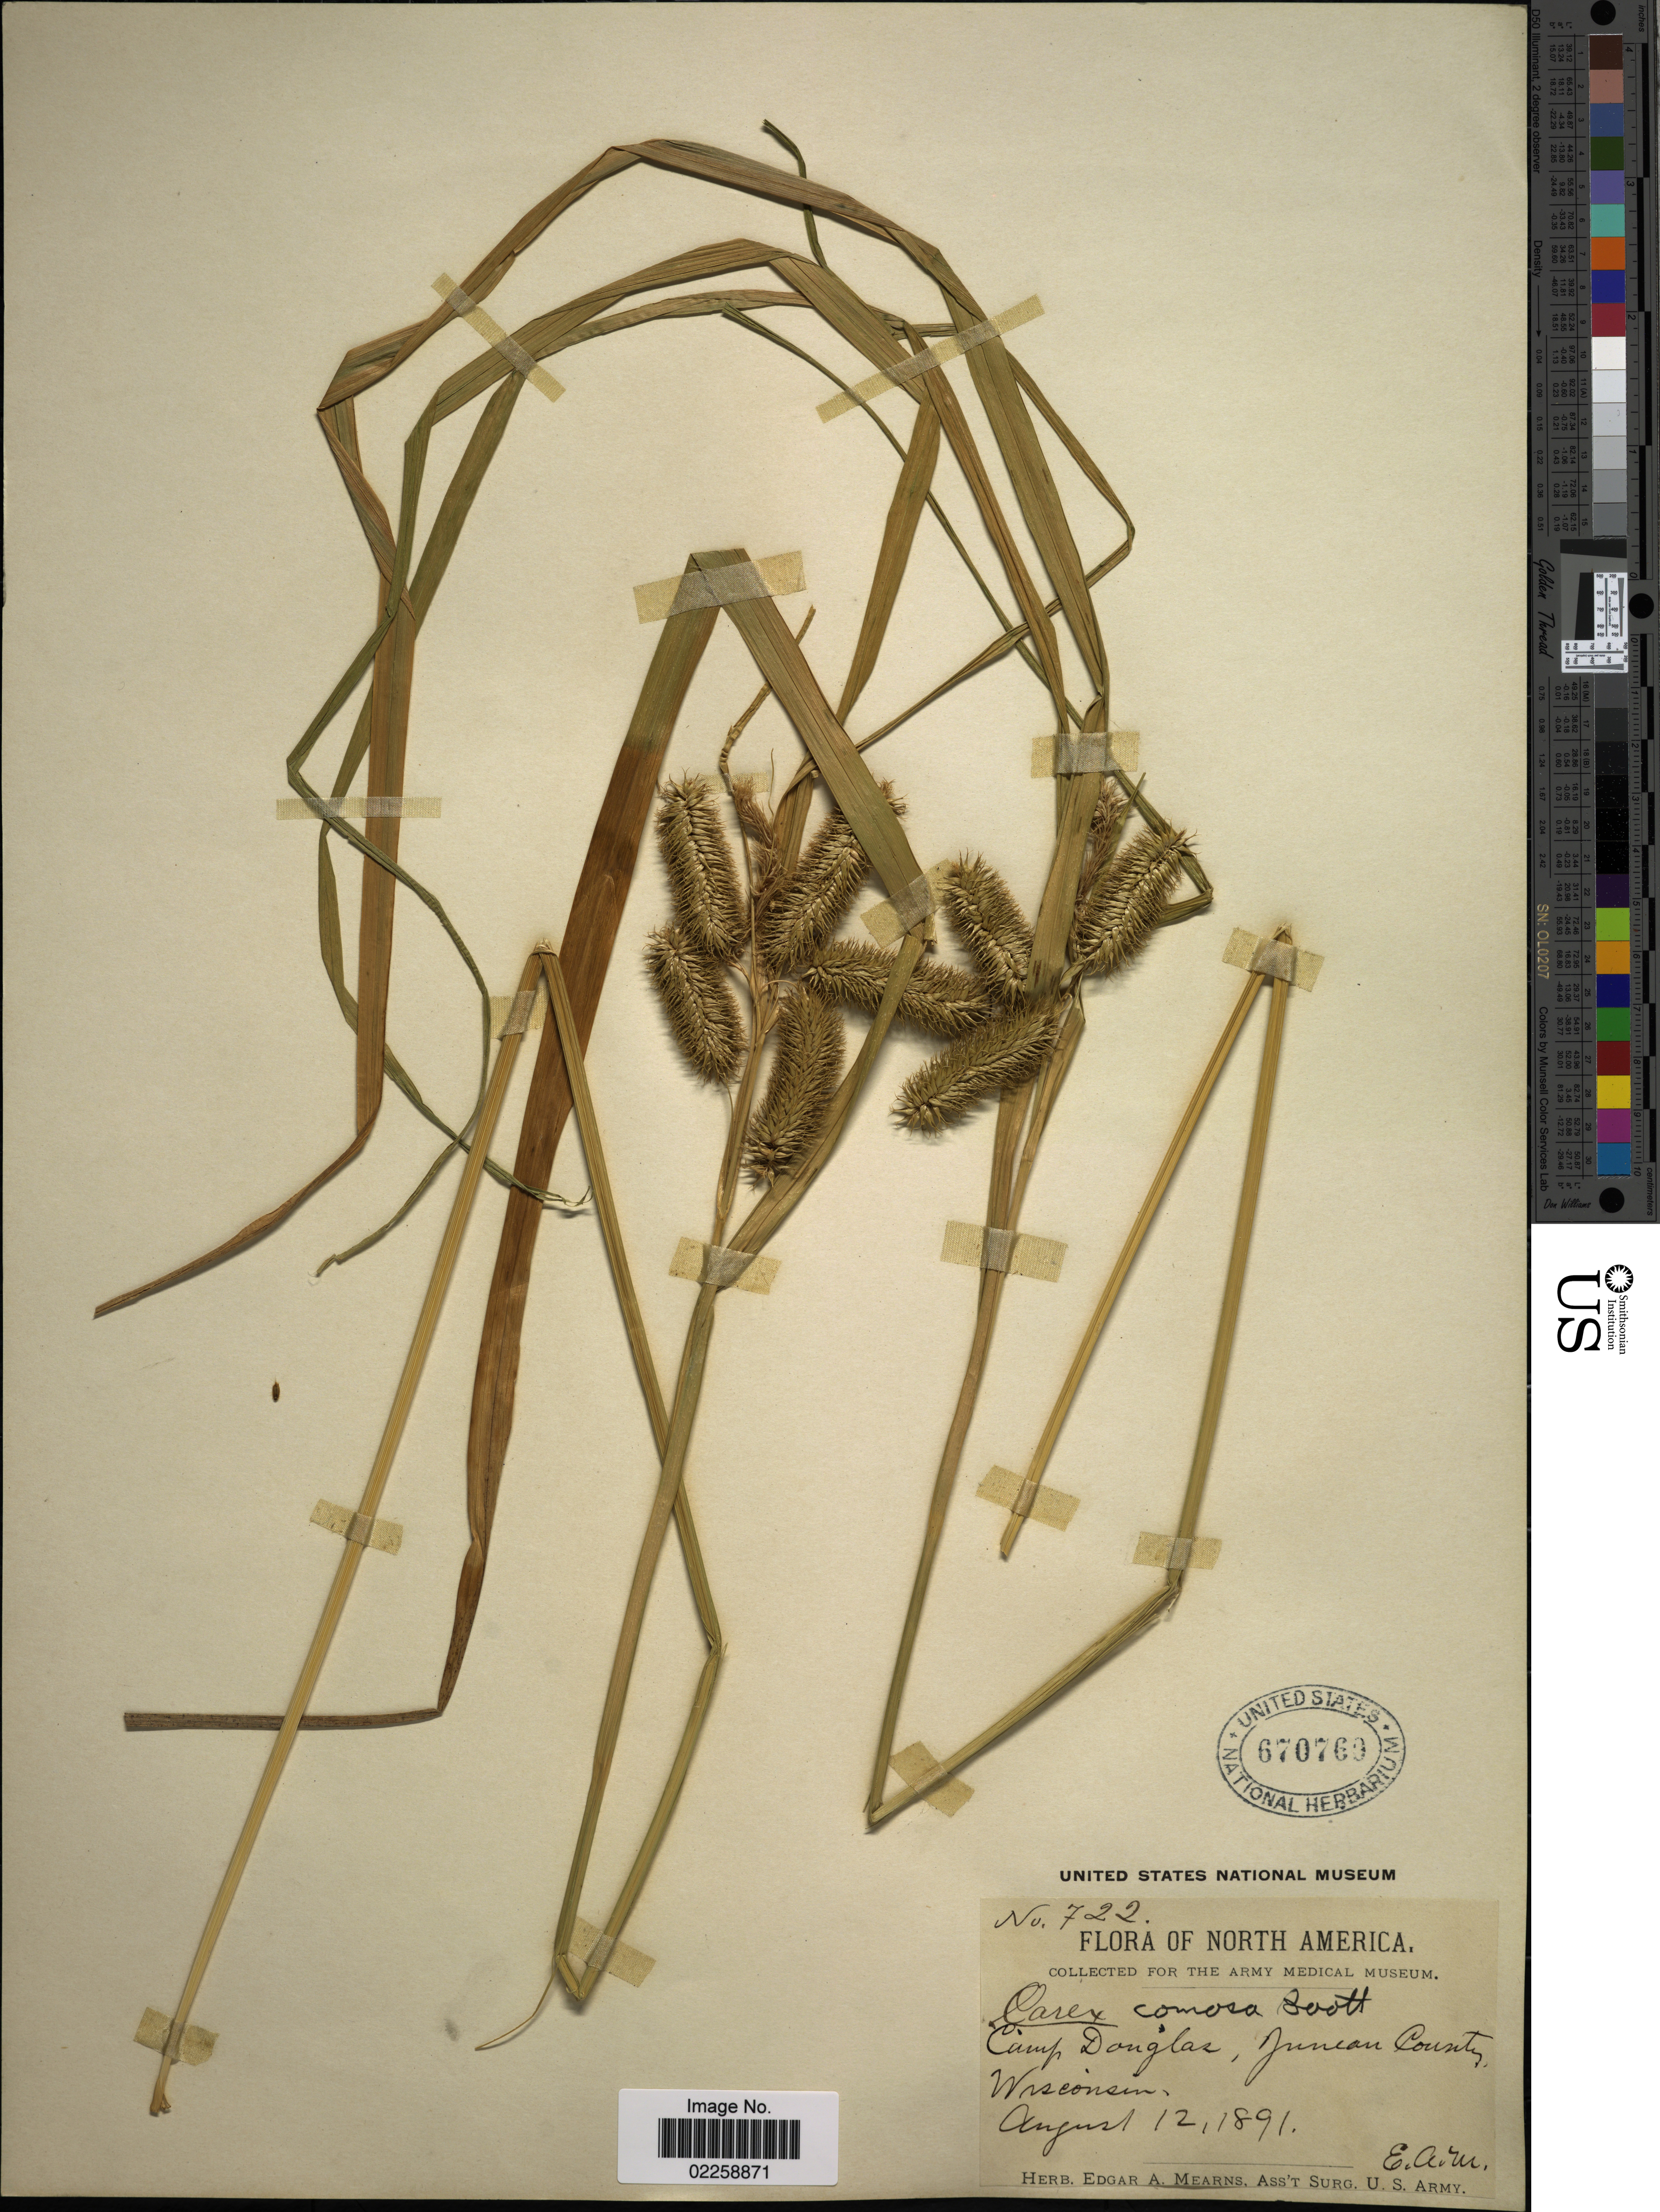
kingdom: Plantae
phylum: Tracheophyta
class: Liliopsida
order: Poales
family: Cyperaceae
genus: Carex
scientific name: Carex comosa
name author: Boott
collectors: E. A. Mearns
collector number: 722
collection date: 1891-08-12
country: United States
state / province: Wisconsin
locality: Camp Douglas, Junean County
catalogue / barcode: US 670760